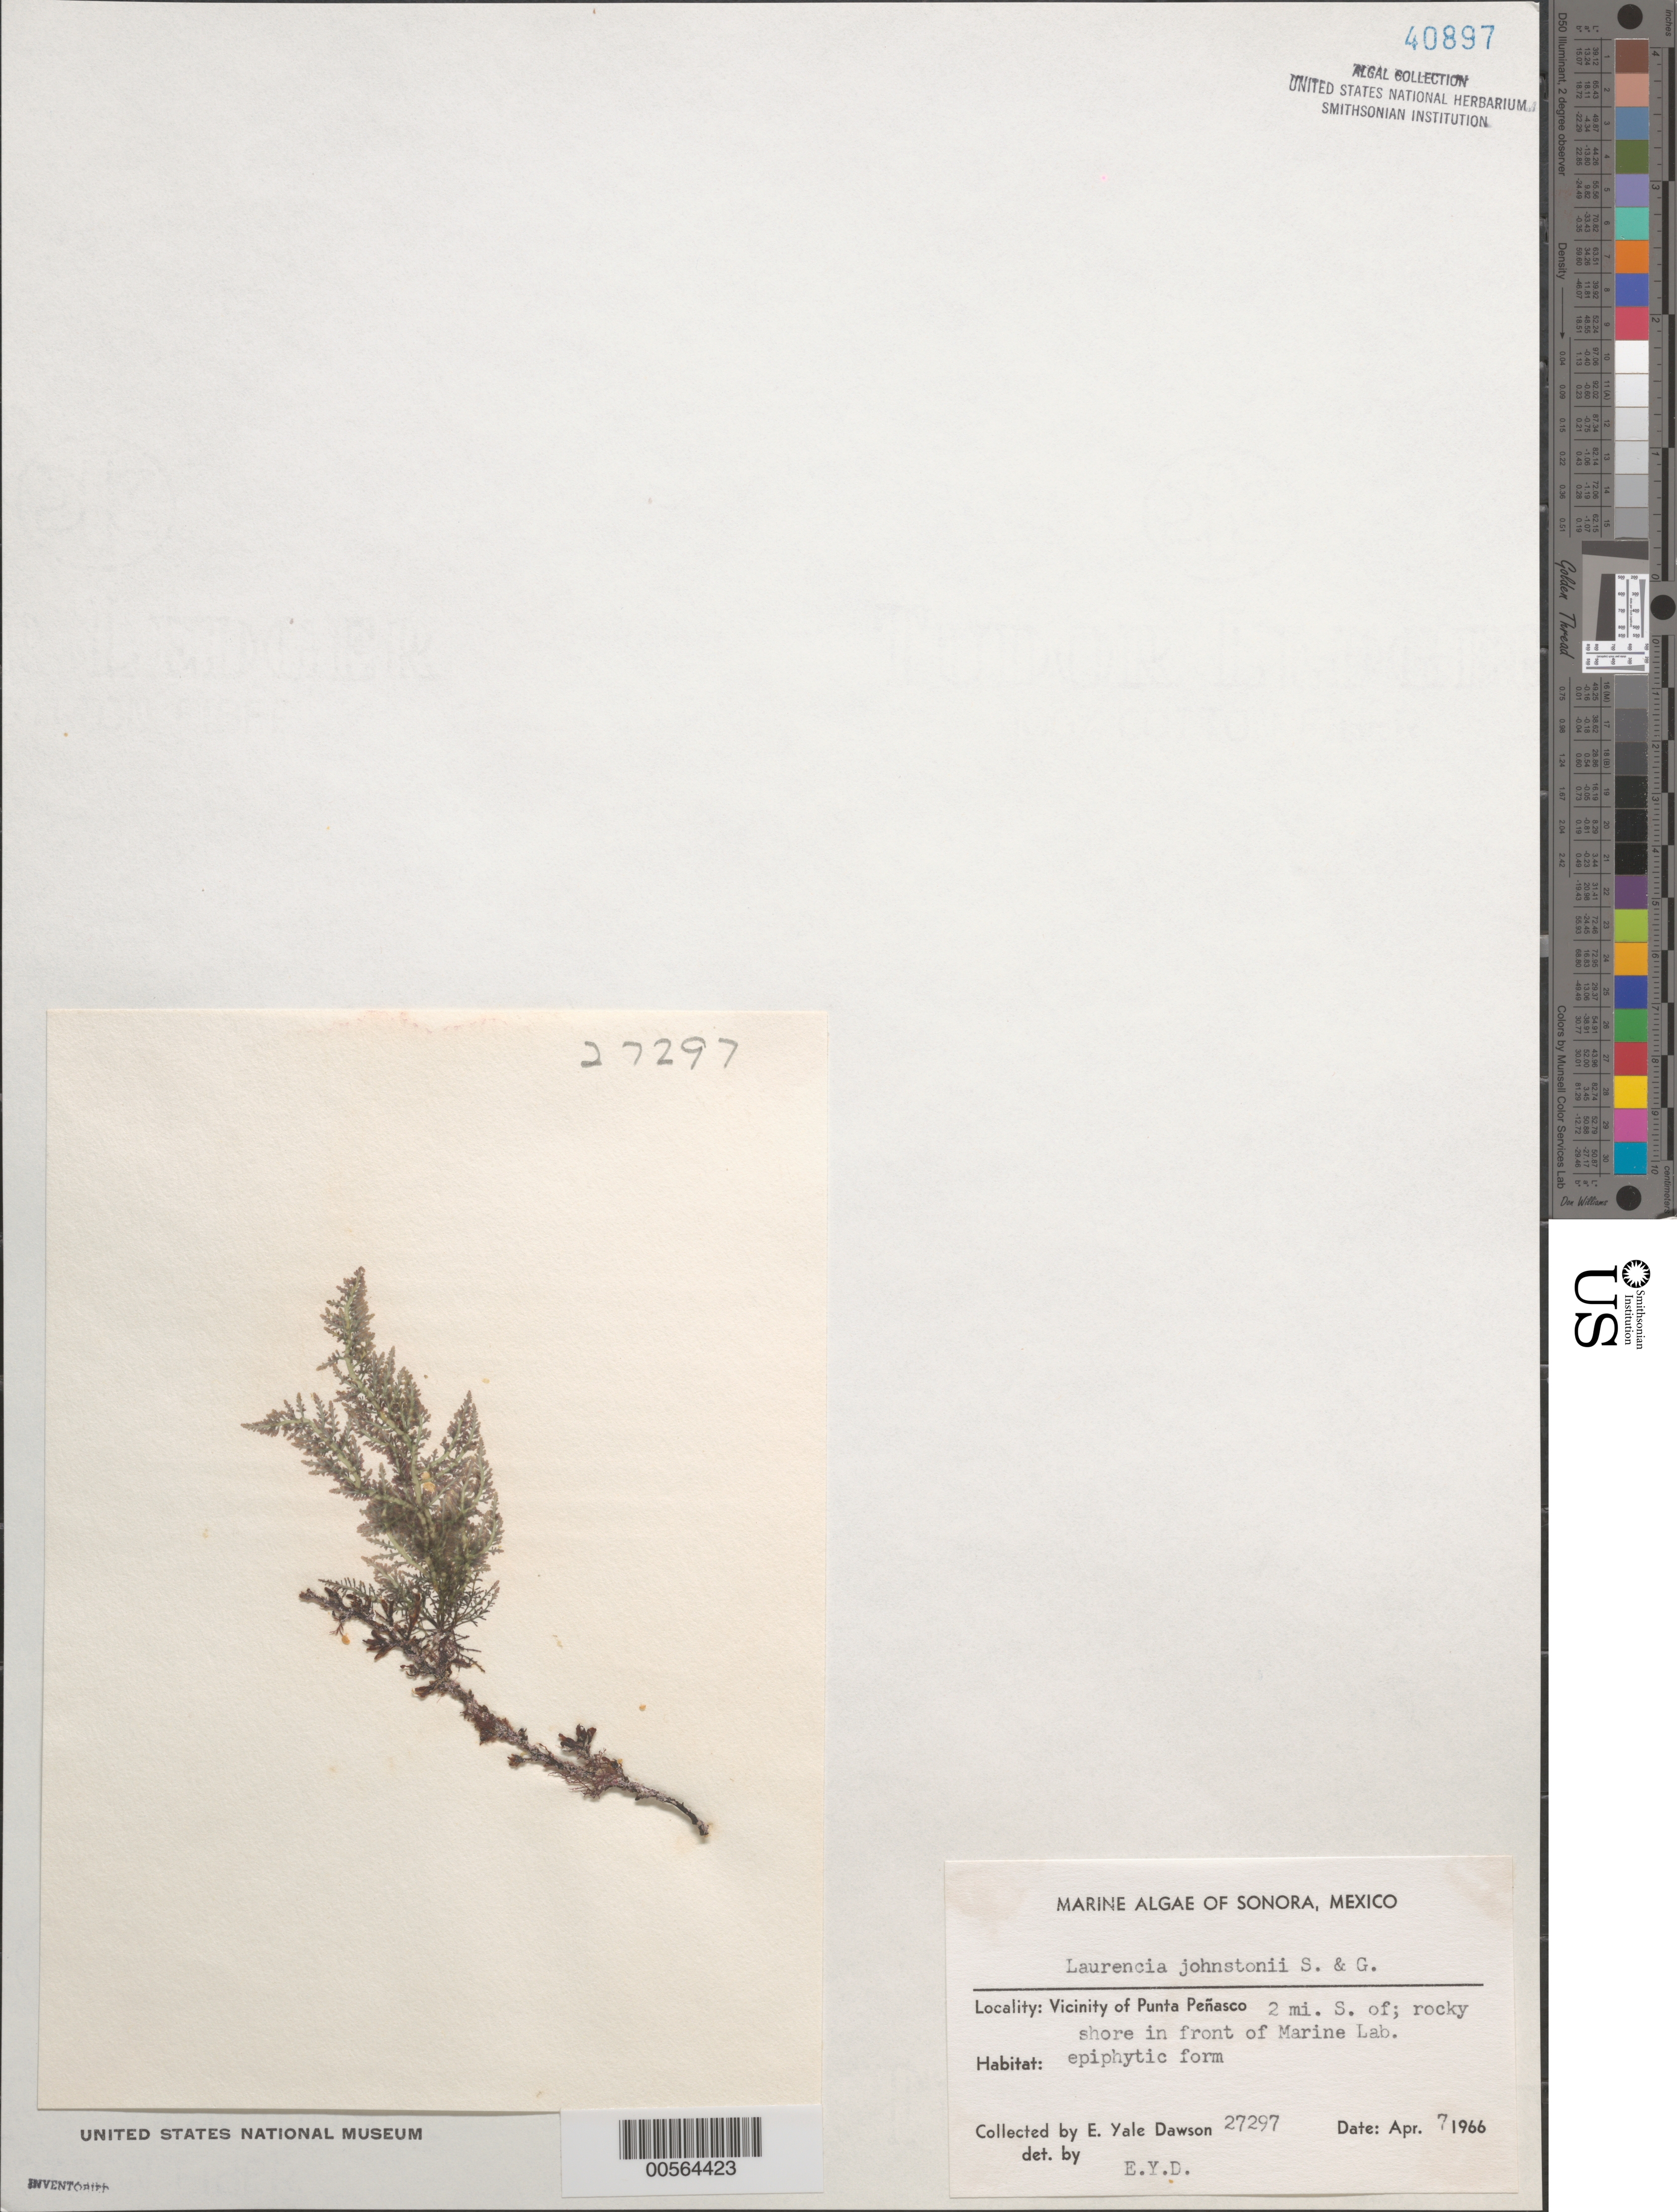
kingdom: Plantae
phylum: Rhodophyta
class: Florideophyceae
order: Ceramiales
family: Rhodomelaceae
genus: Laurencia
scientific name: Laurencia johnstonii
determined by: Dawson, E. Y.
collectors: E. Y. Dawson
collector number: EYD 27297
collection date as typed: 07 Apr 1966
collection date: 1966-04-07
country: Mexico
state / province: Sonora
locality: Marine laboratory shore, 2 miles south of Punta Penasco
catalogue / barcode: US 40897